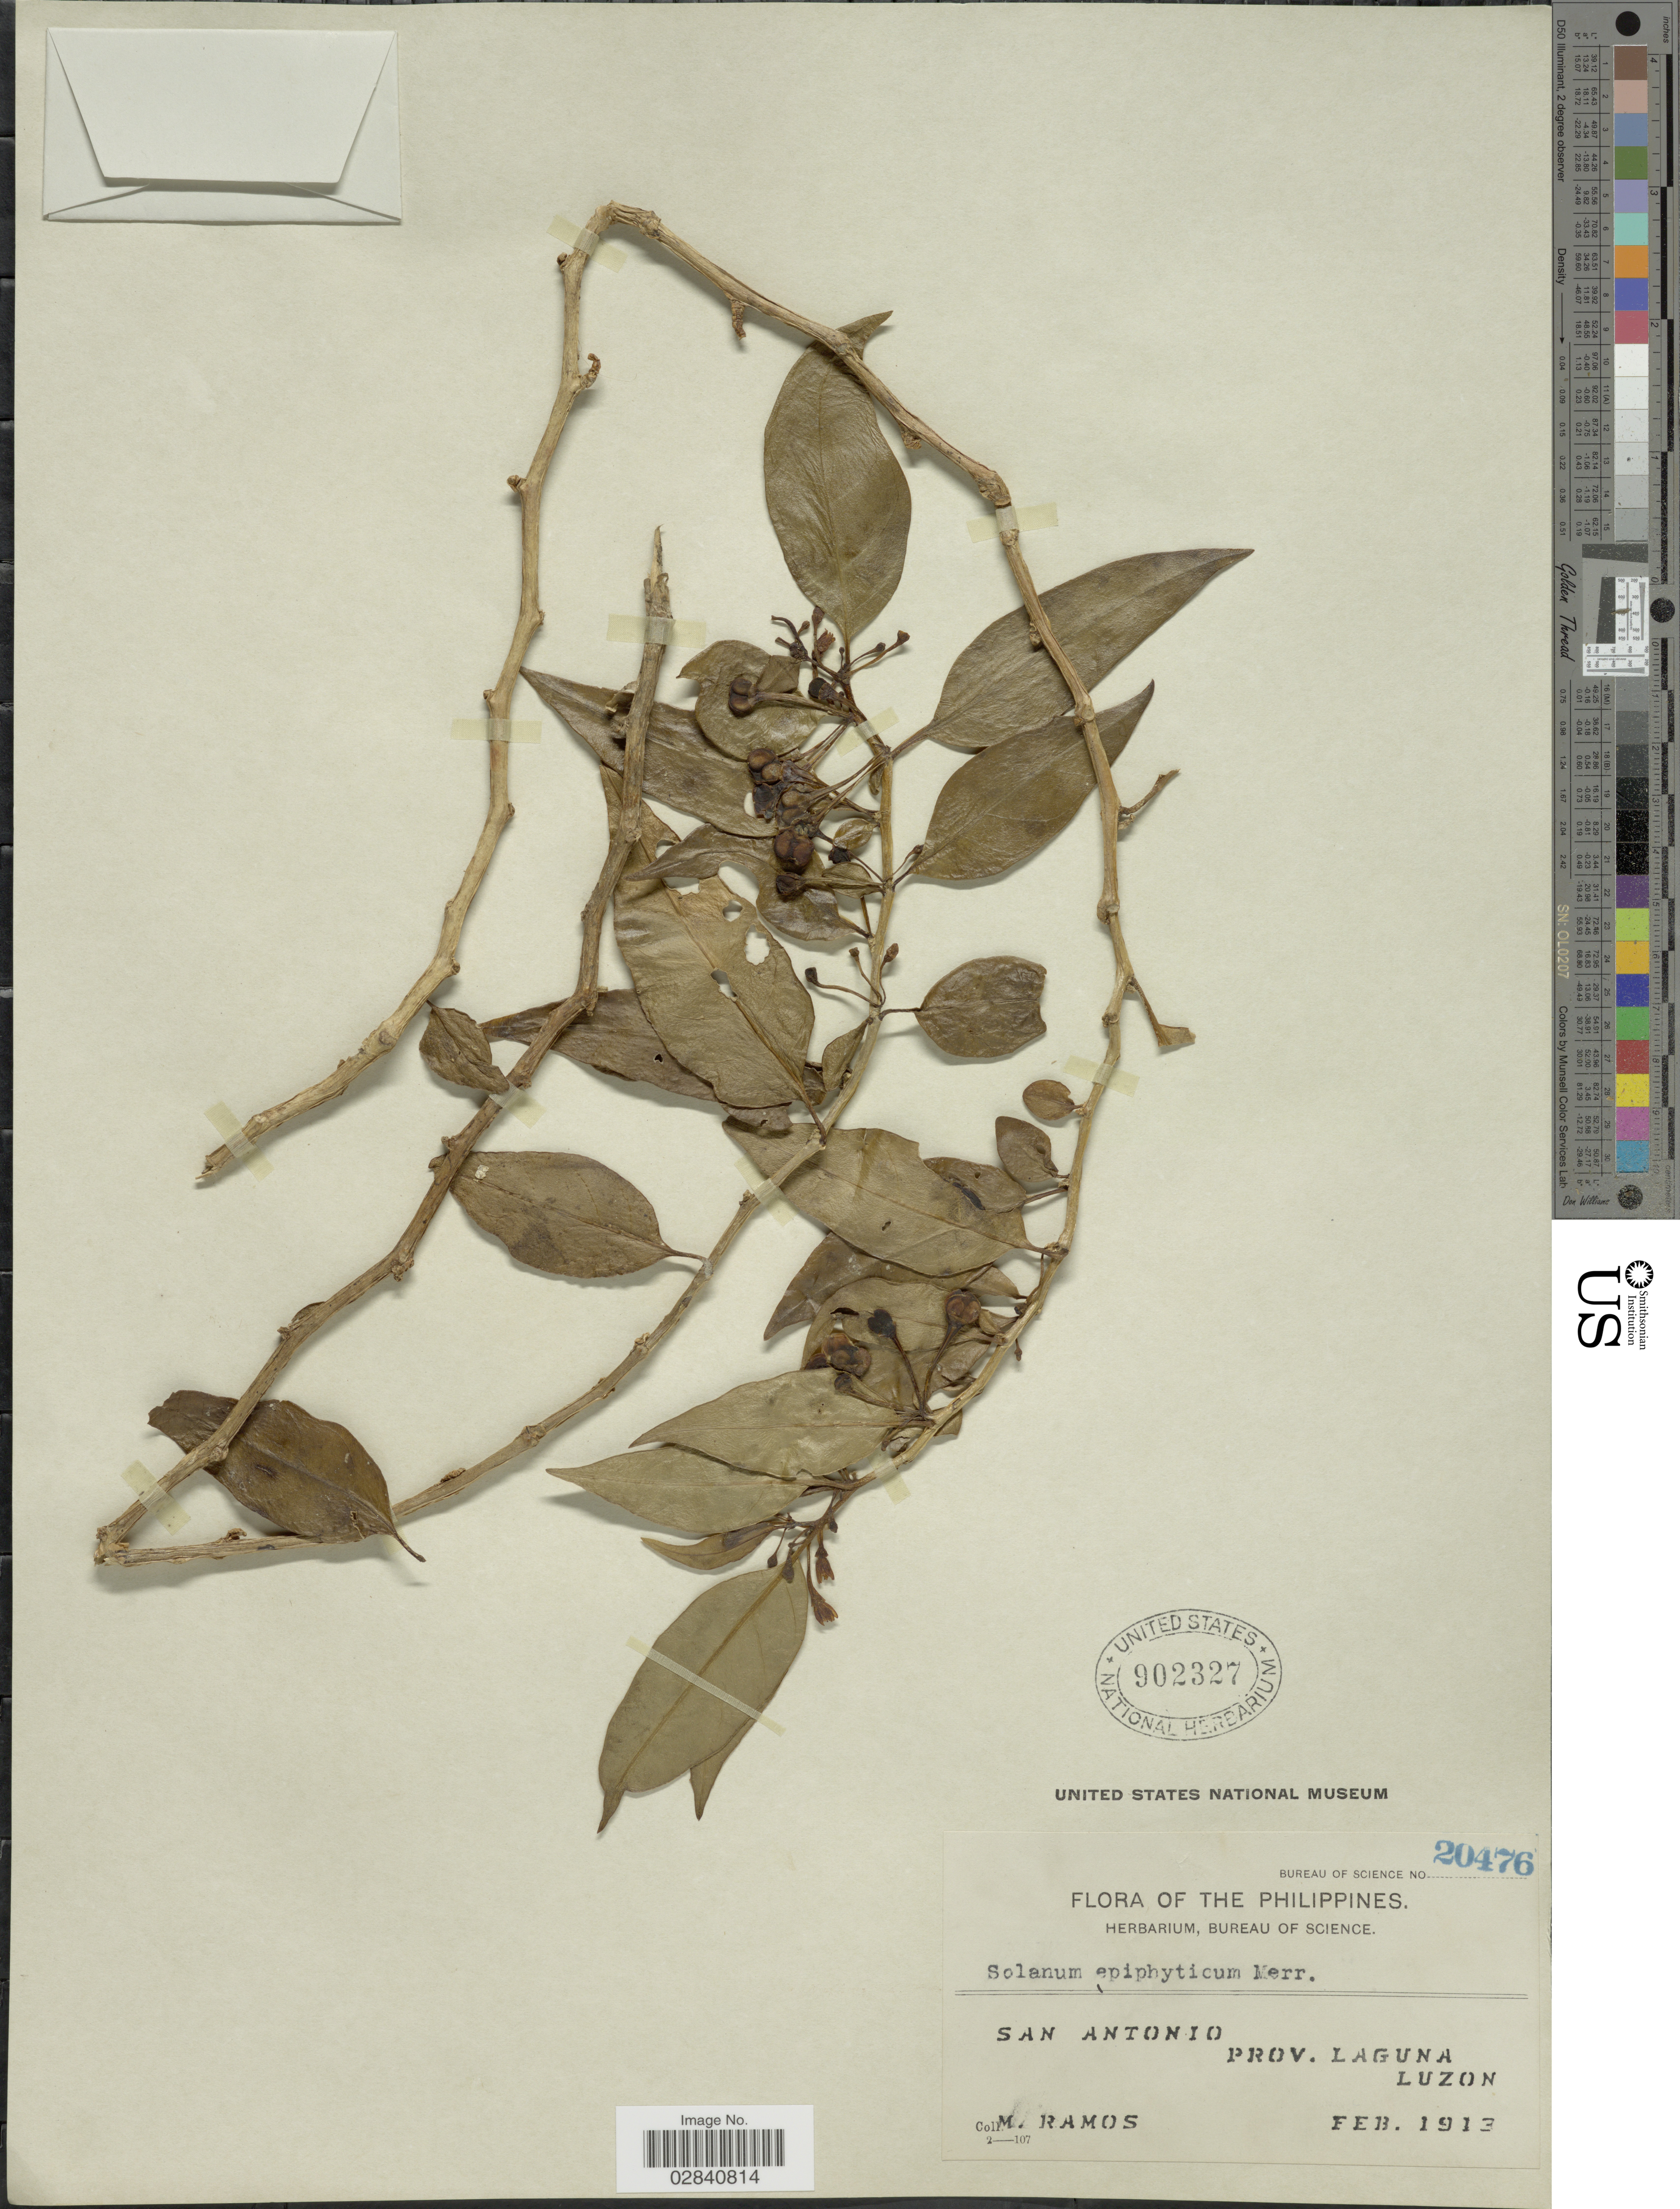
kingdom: Plantae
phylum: Tracheophyta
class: Magnoliopsida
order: Solanales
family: Solanaceae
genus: Lycianthes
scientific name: Lycianthes parasitica subsp. epiphytica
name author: (Merr.) Bitter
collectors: M. Ramos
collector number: Bureau of Science 20476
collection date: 1913-02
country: Philippines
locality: San Antonio. Prov. Laguna Luzon.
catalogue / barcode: US 902327